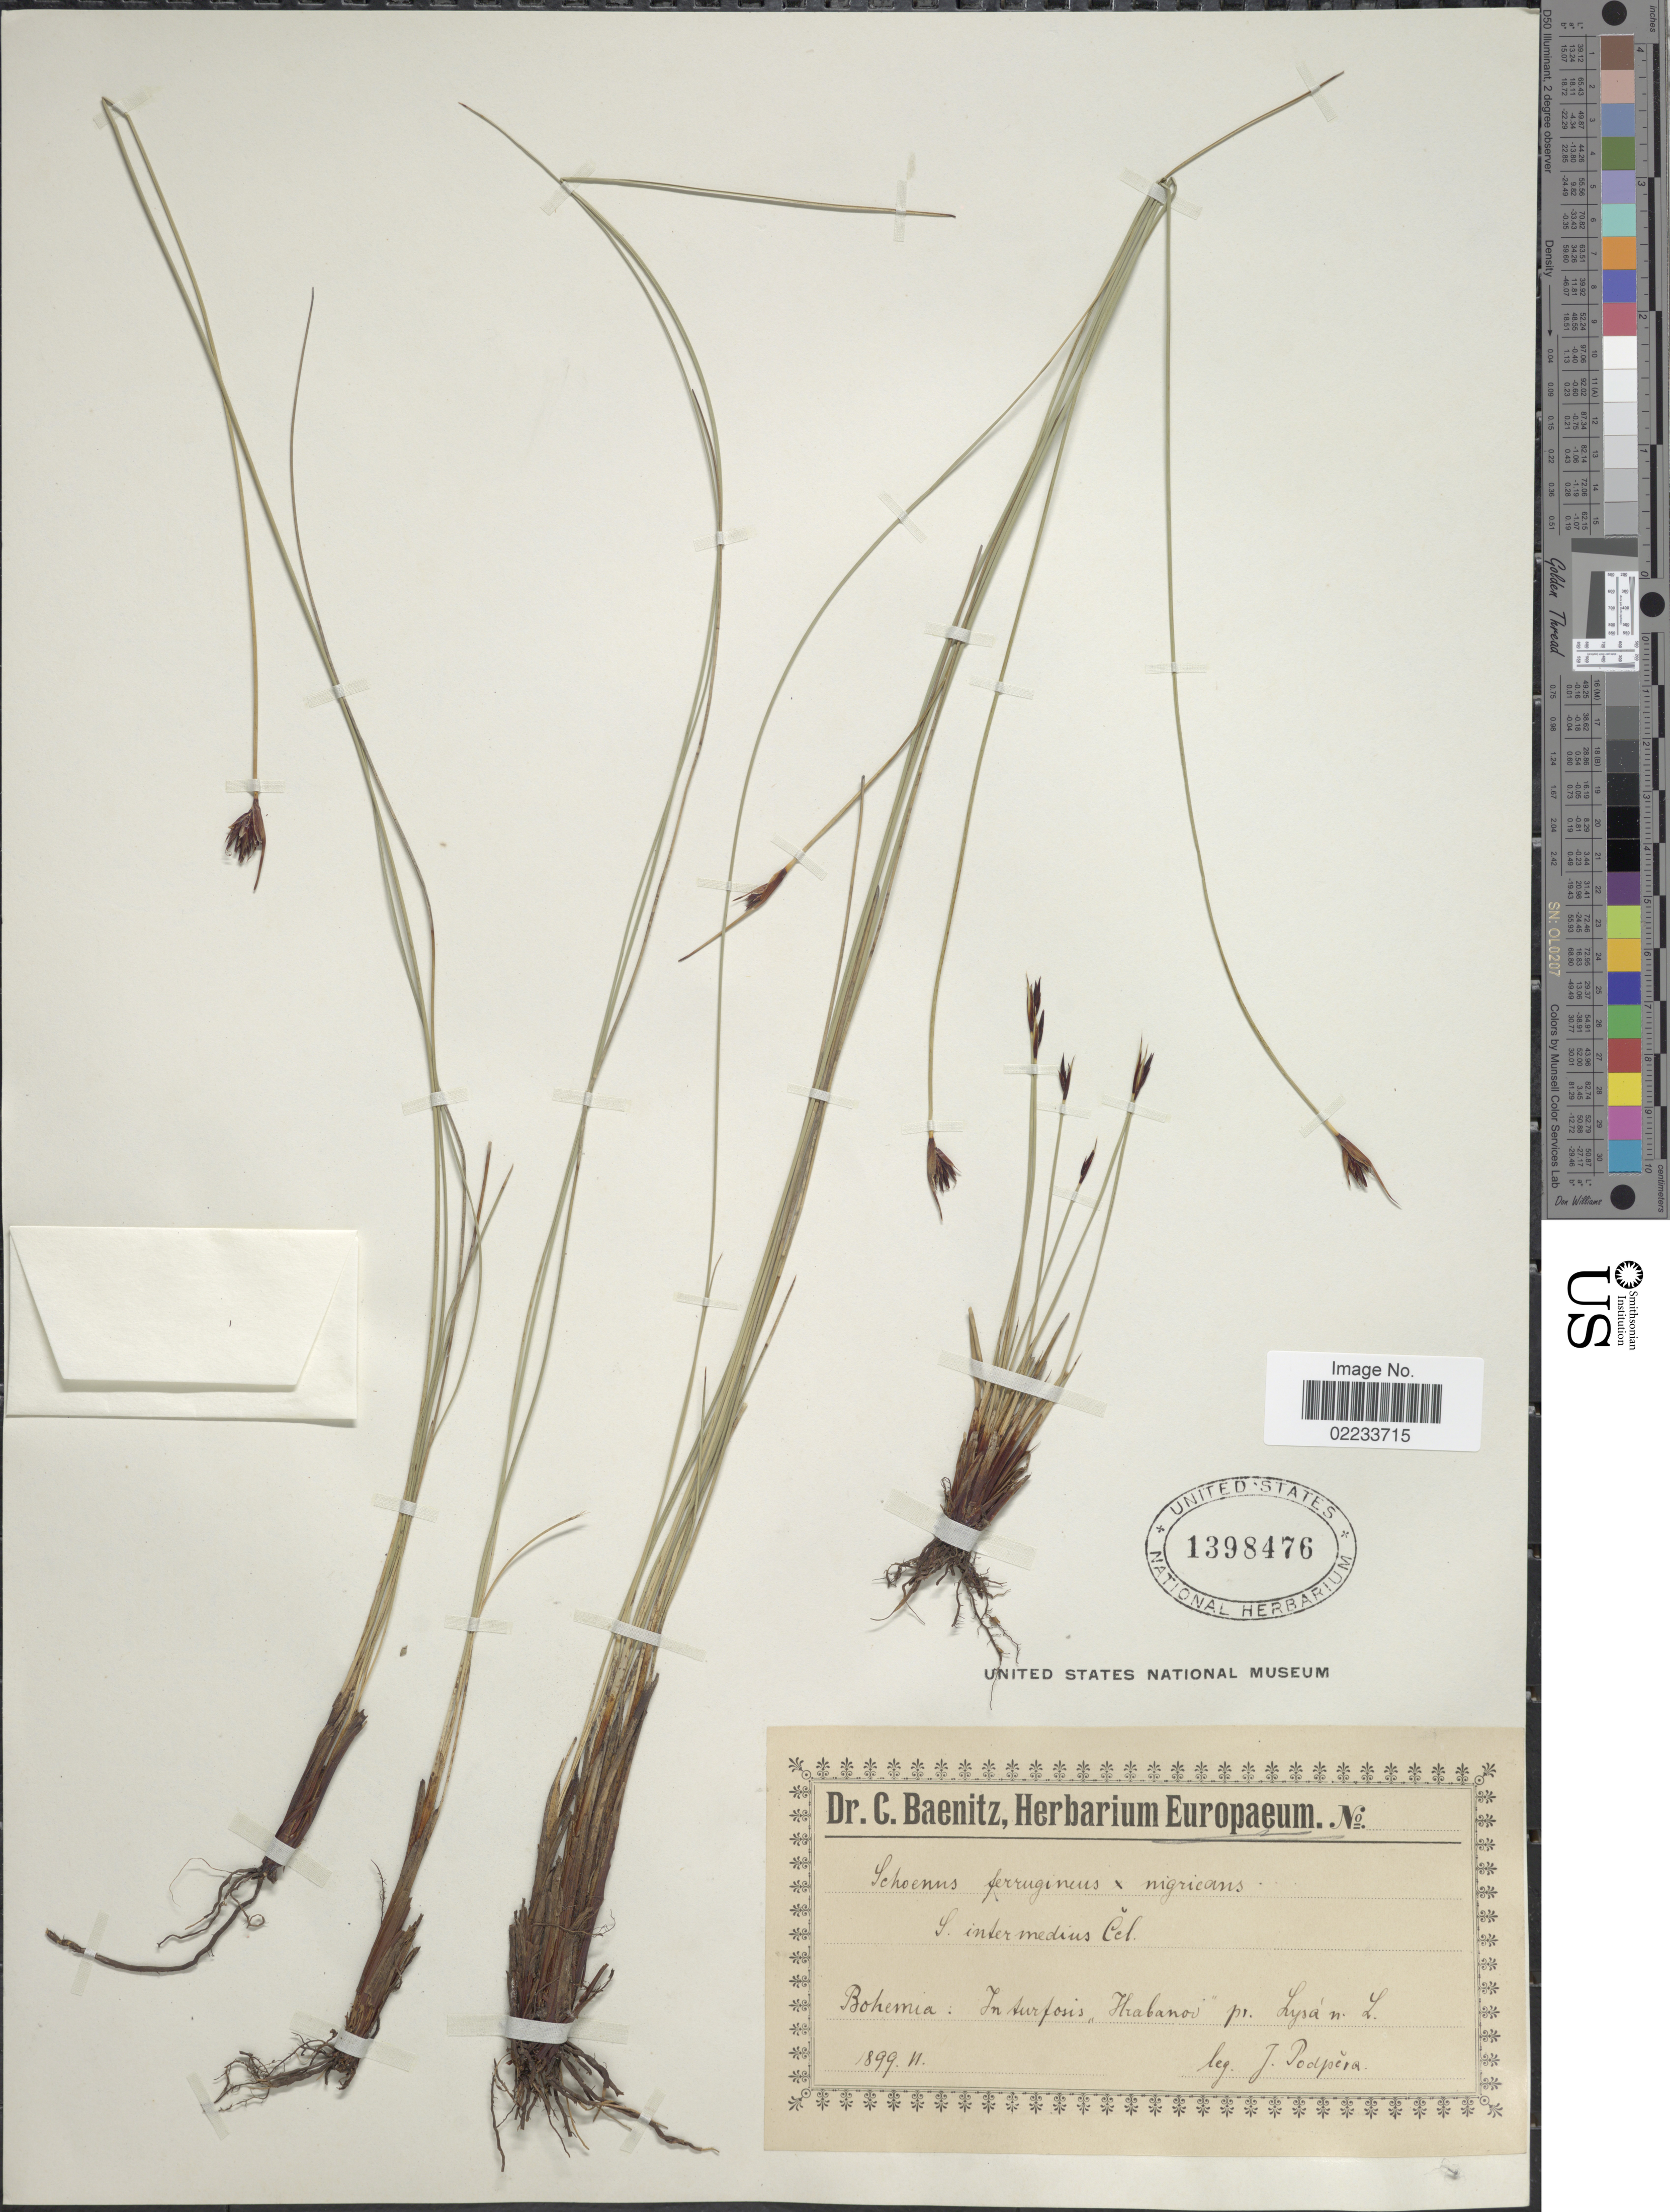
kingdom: Plantae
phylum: Tracheophyta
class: Liliopsida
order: Poales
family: Cyperaceae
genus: Schoenus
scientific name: Schoenus ferrugineus x S. nigricans L.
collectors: J. Podpera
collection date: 1899-06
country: Czechia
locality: Bohemia: In turfosis ,,Habanov' pr. Lysá n. L.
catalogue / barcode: US 1398476